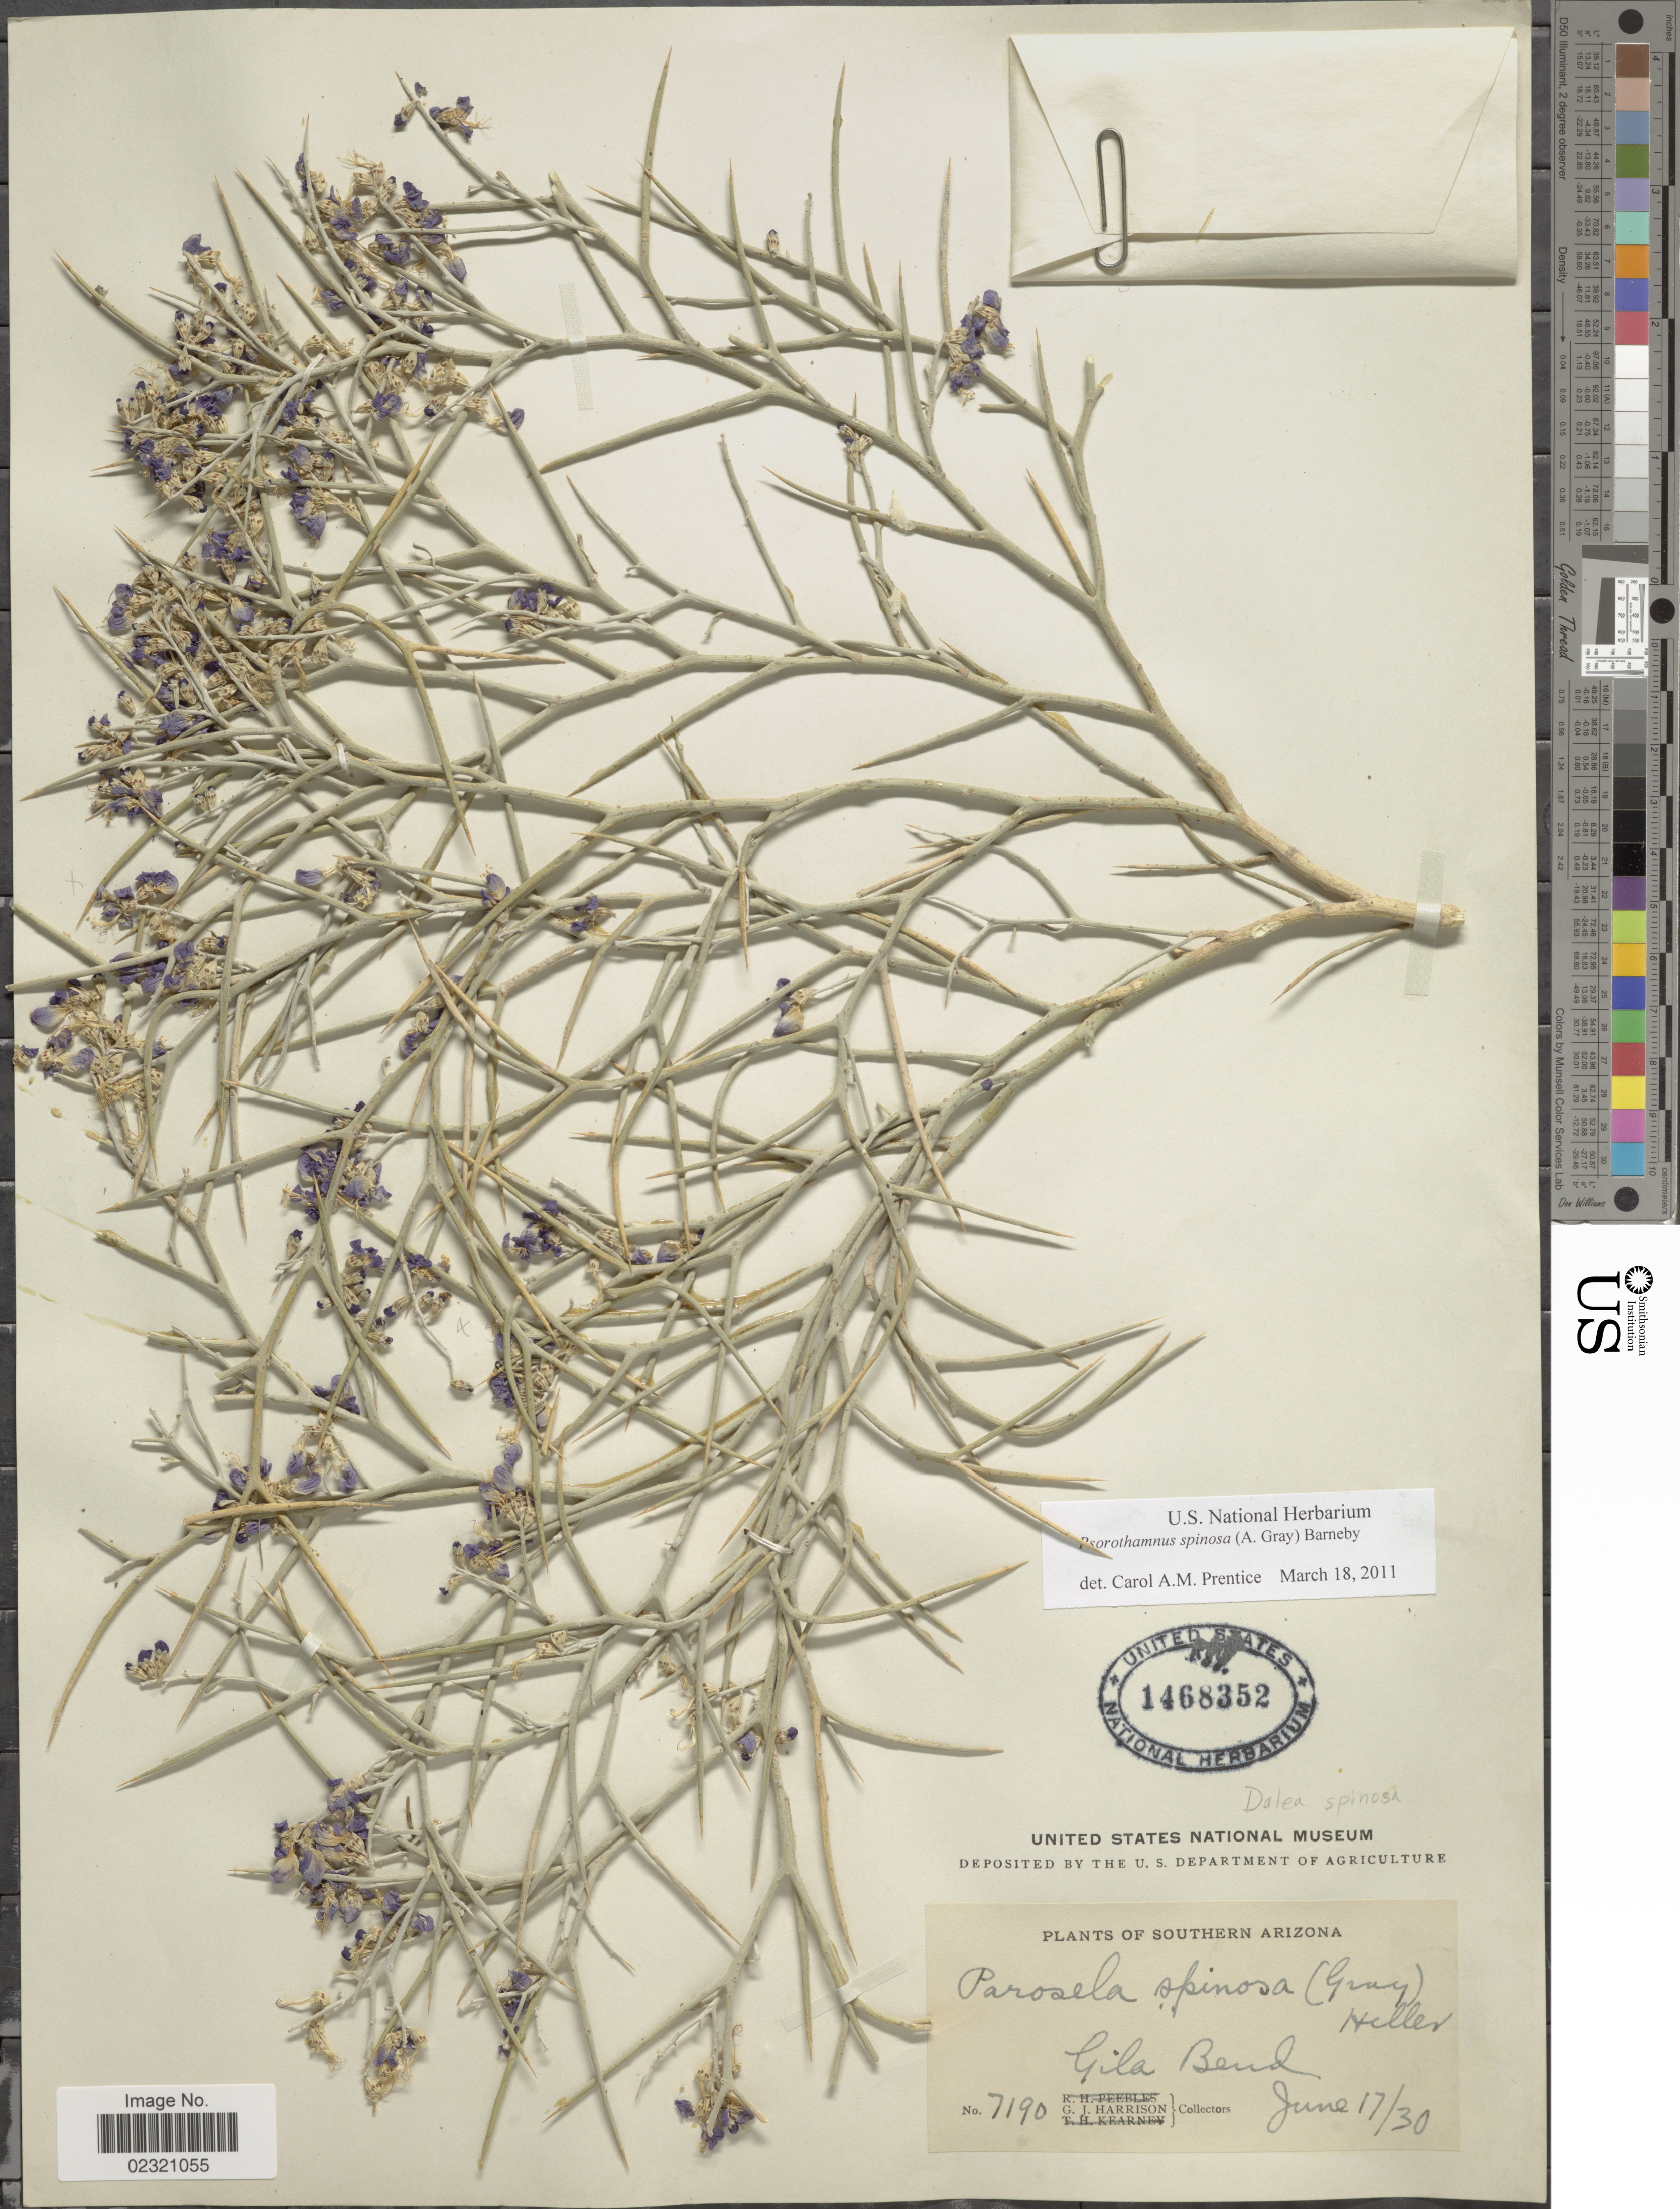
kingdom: Plantae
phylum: Tracheophyta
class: Magnoliopsida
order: Fabales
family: Fabaceae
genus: Psorothamnus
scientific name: Psorothamnus spinosus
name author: (A. Gray) Barneby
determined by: Prentice, Carol A.M.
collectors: G. J. Harrison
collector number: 7190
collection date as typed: Transcribed d/m/y: 17/6/30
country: United States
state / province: Arizona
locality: Southern Arizona, Gila Bend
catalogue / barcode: US 1468352